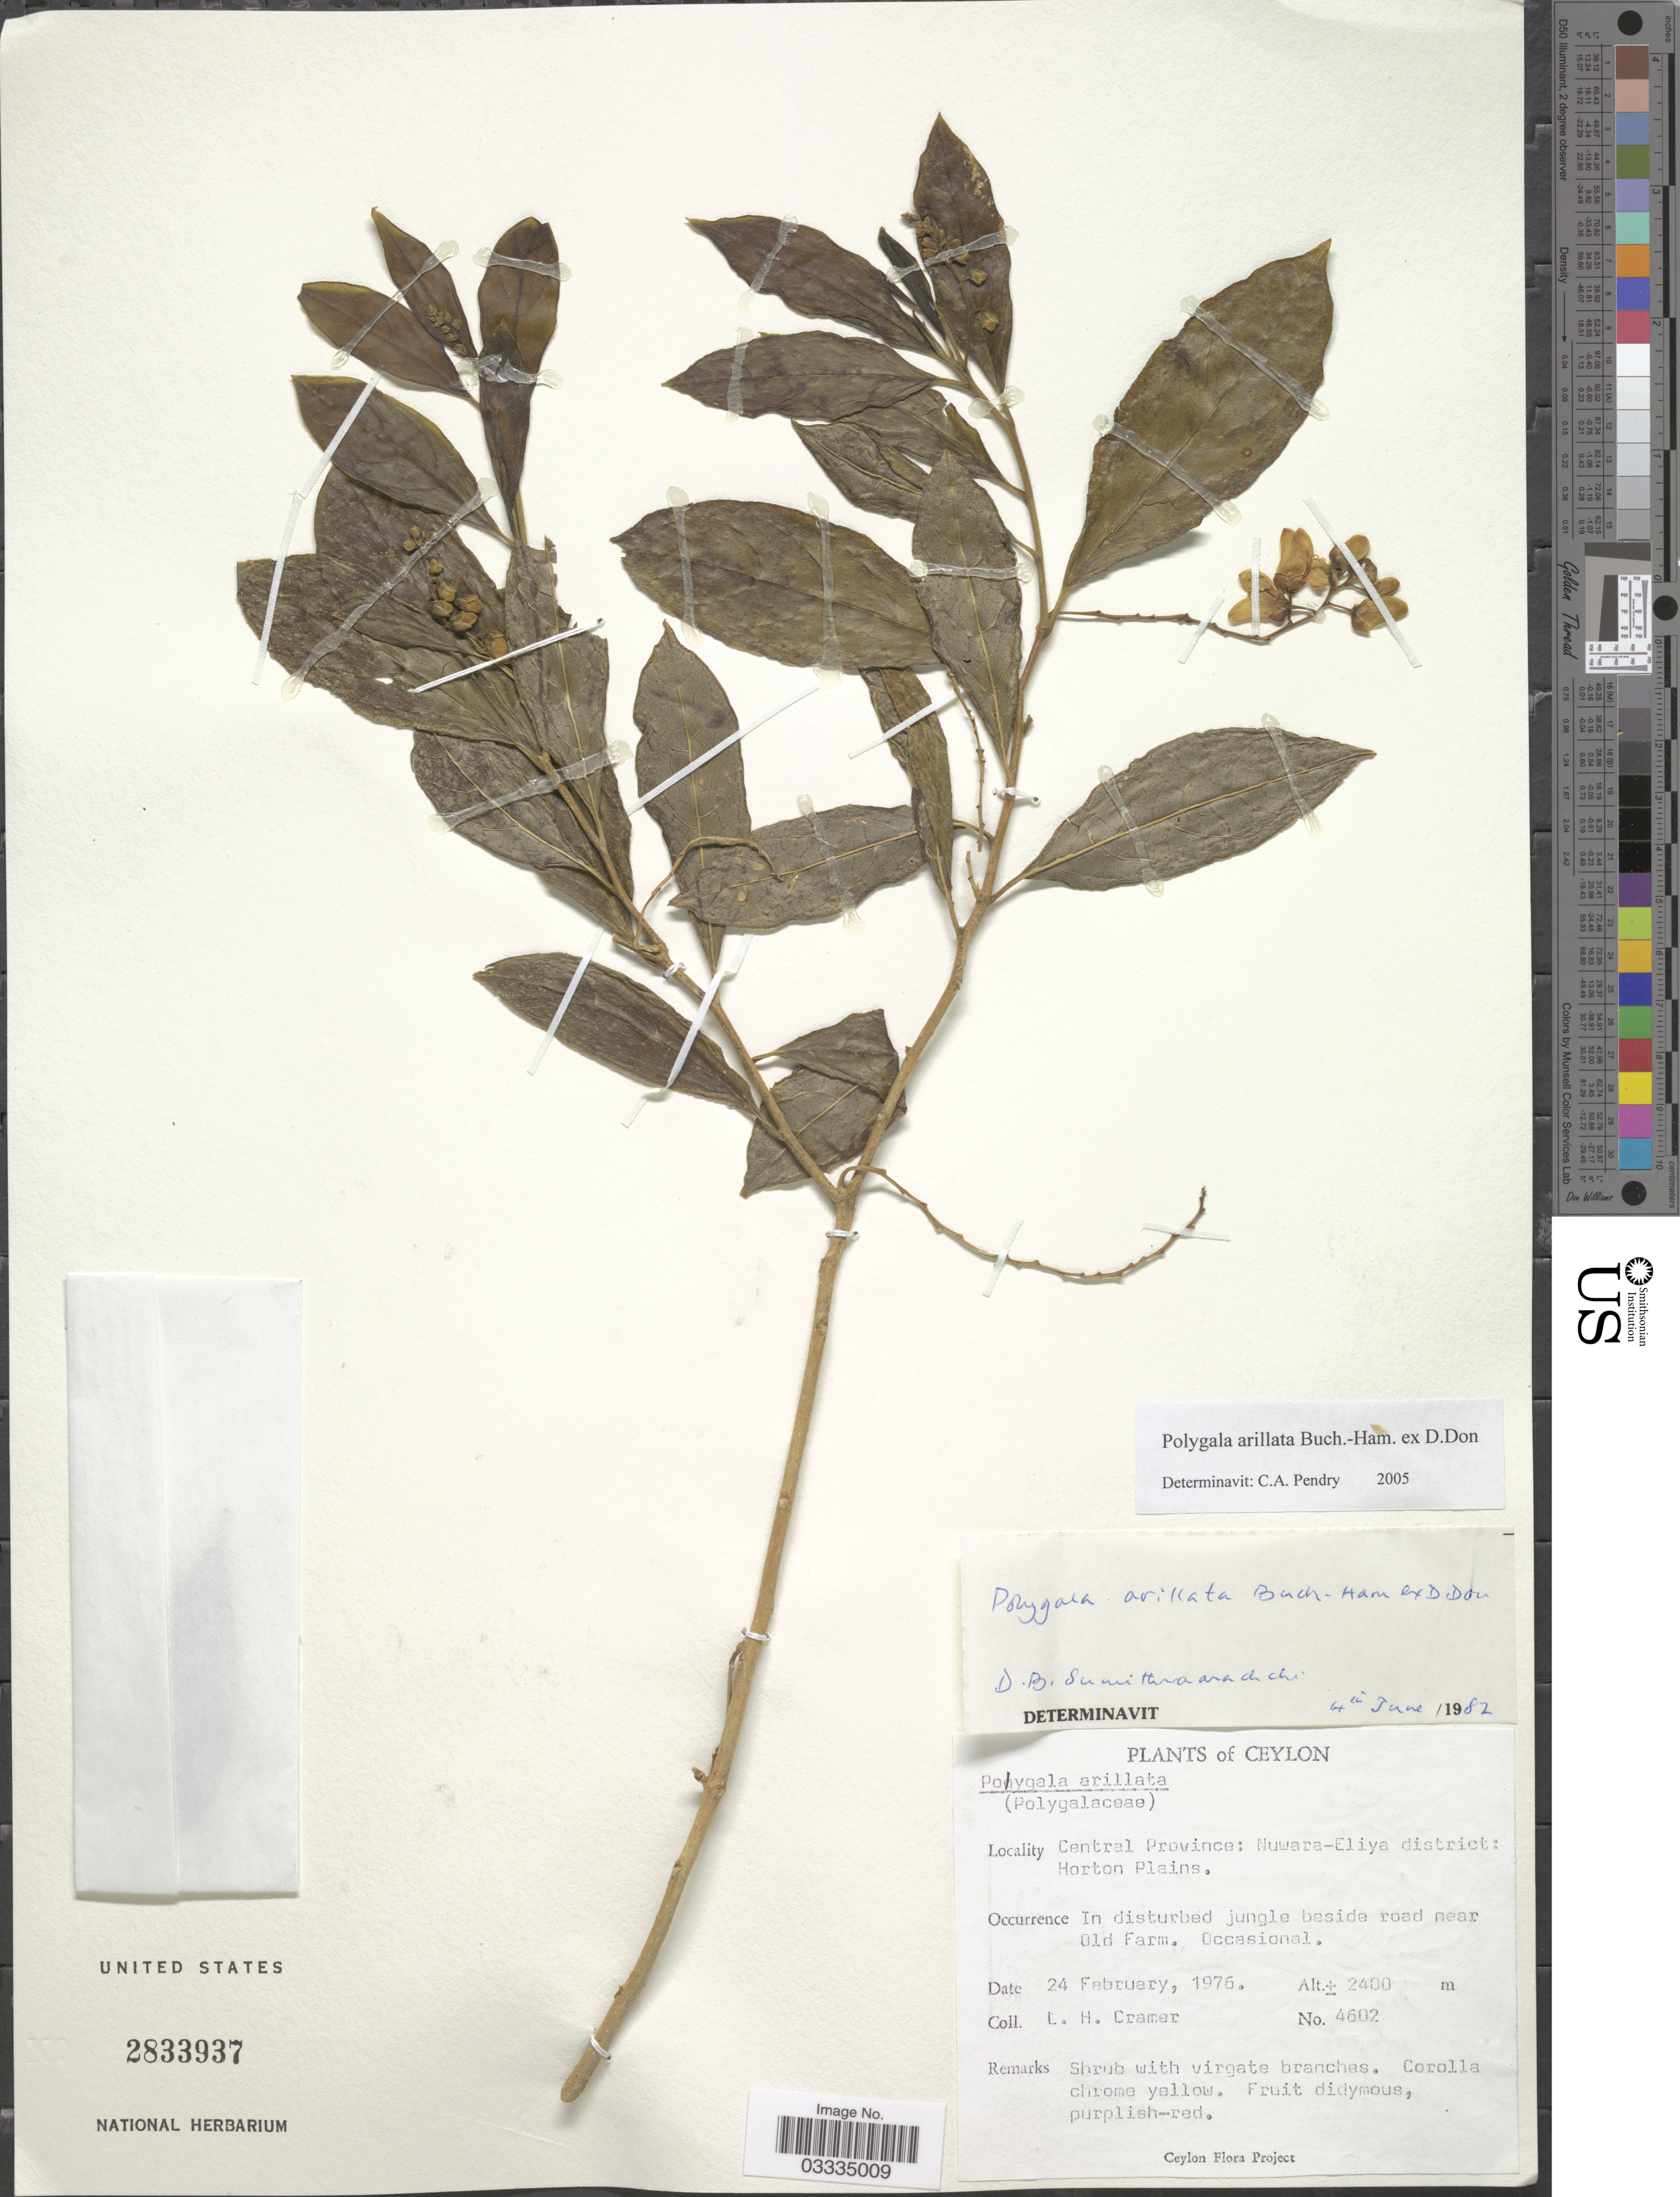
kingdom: Plantae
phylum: Tracheophyta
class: Magnoliopsida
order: Fabales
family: Polygalaceae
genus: Polygala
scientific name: Polygala arillata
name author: Buch.-Ham. ex D. Don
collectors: L. H. Cramer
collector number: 4602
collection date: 1976-02-24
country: Sri Lanka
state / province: Central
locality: Ceylon. Nuwara-Eliya district: Horton Plains.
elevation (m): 2400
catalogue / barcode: US 2833937